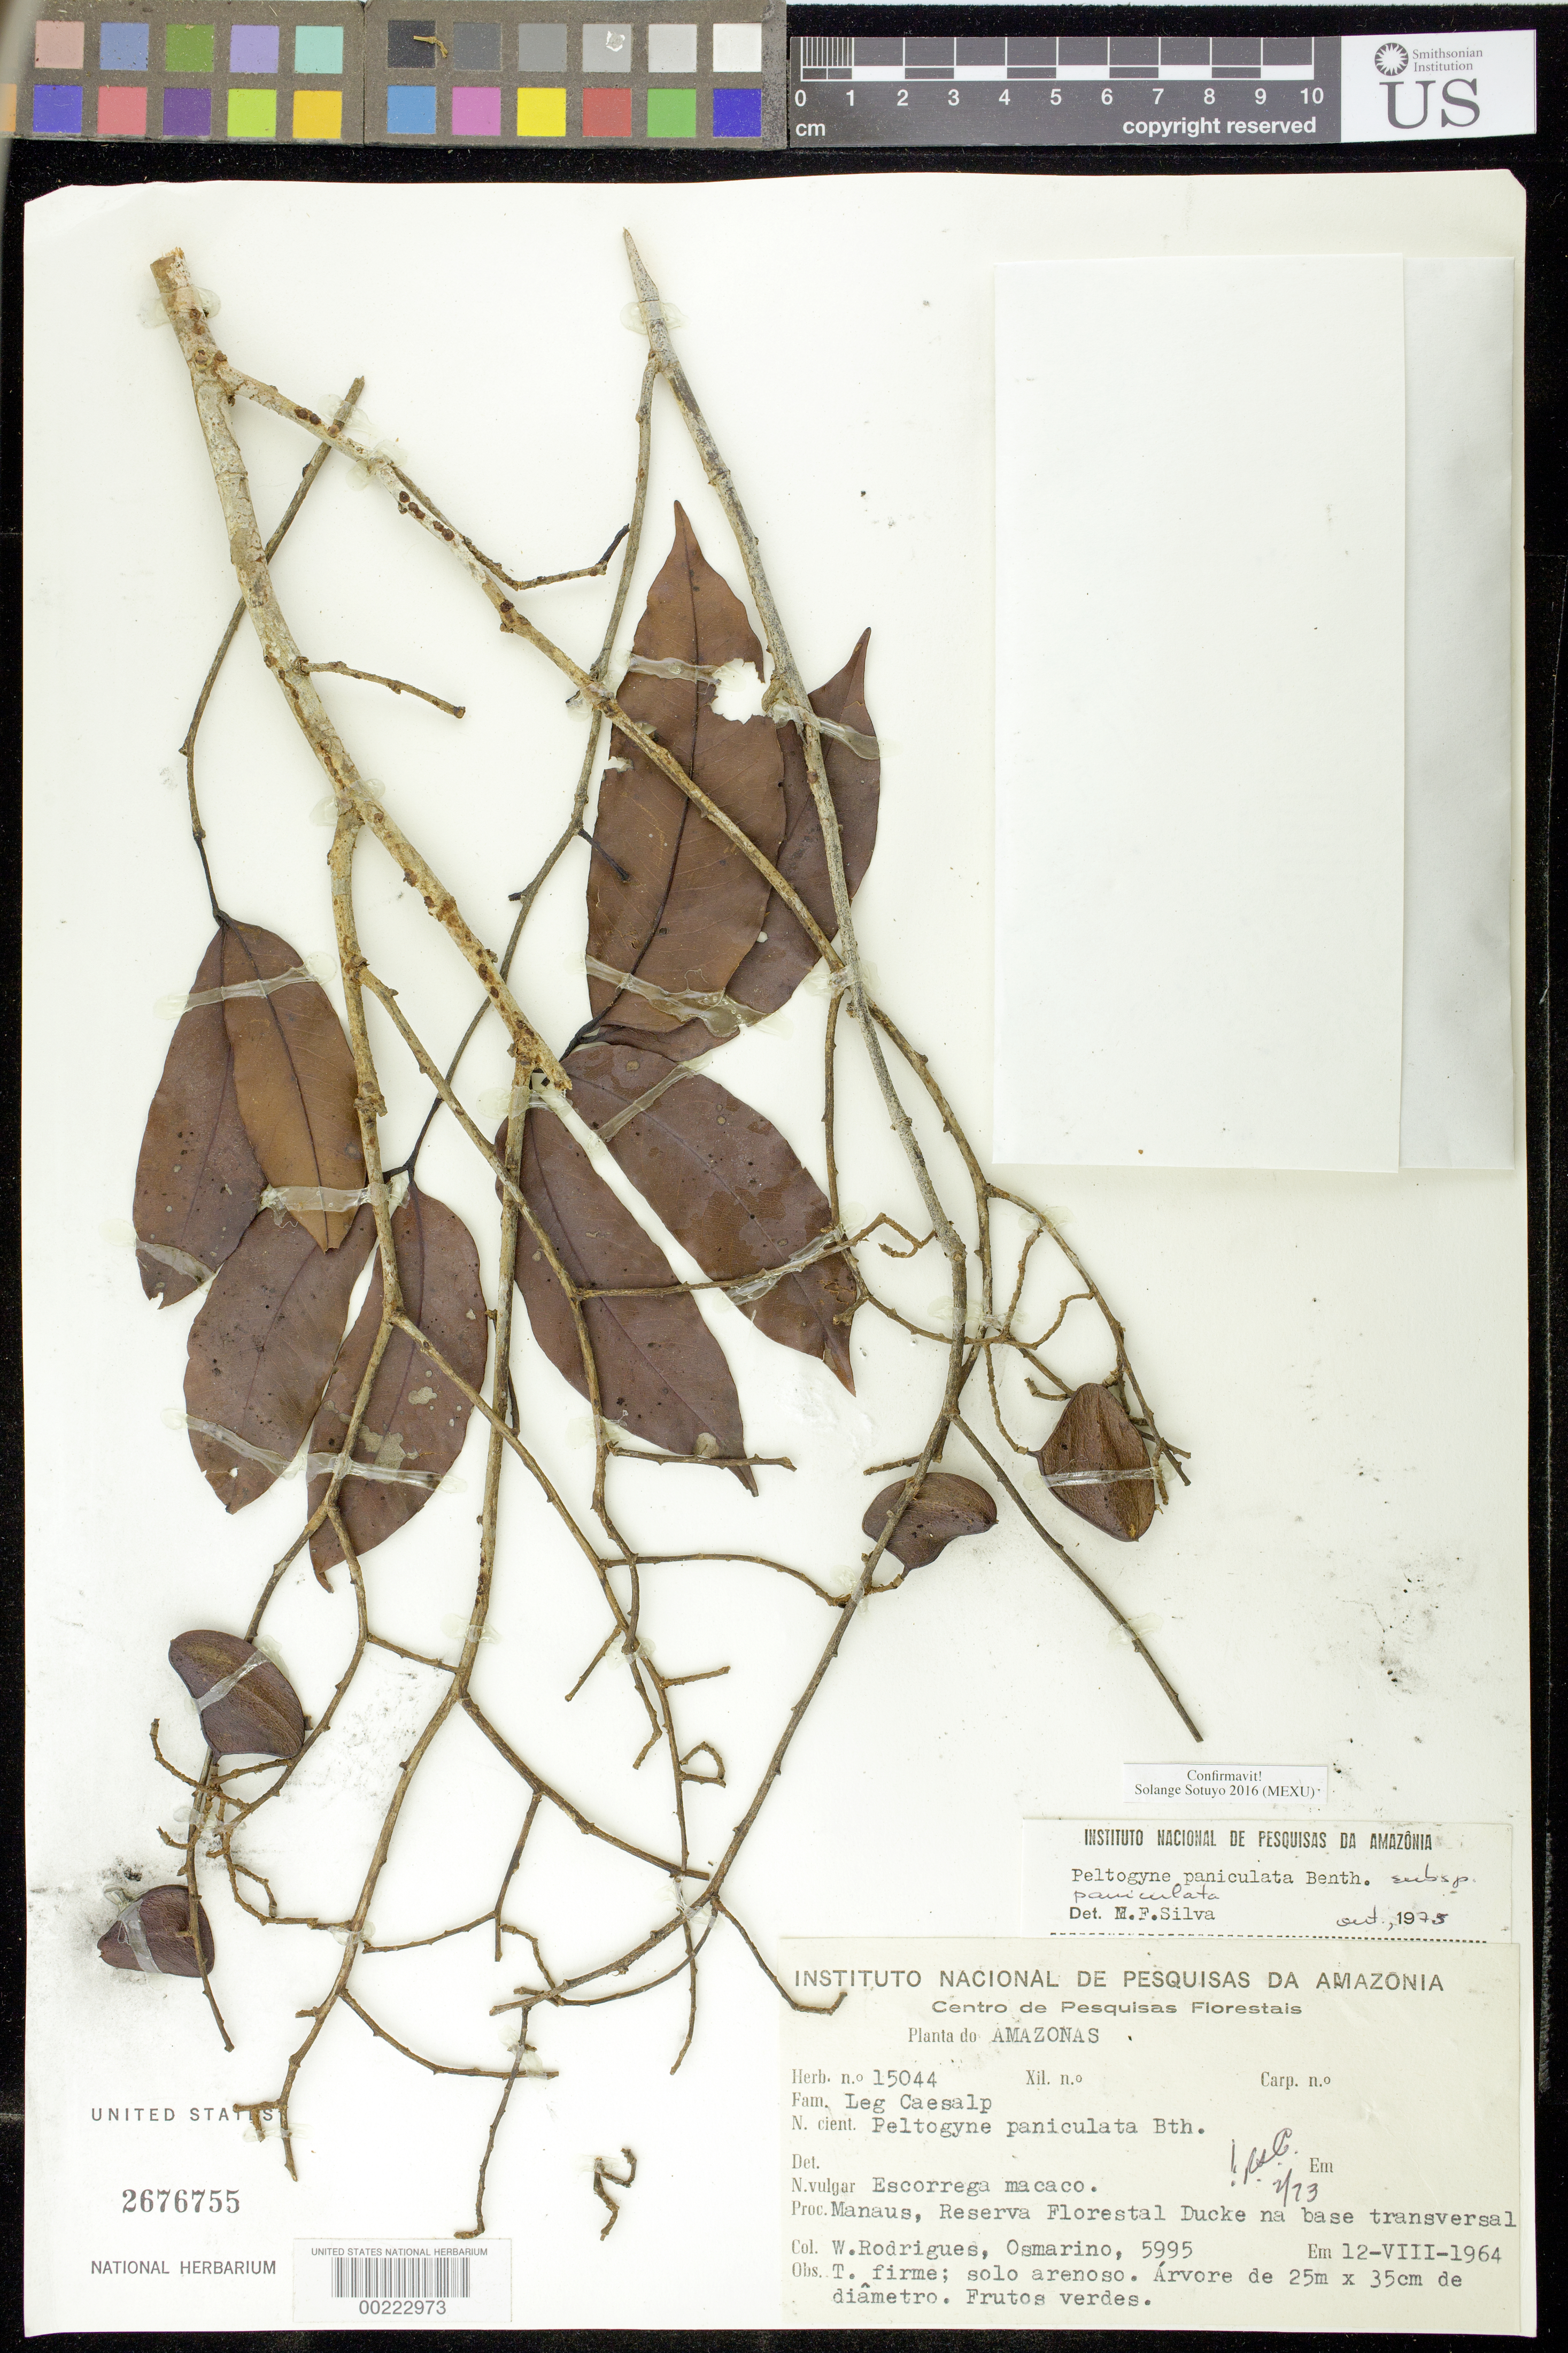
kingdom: Plantae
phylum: Tracheophyta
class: Magnoliopsida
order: Fabales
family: Fabaceae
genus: Peltogyne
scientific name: Peltogyne paniculata subsp. paniculata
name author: Benth.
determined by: Sotuyo, Solange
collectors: W. A. Rodrigues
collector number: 5995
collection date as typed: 12 Aug 1964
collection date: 1964-08-12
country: Brazil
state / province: Amazonas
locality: Manaus, reserva florestal ducke at the base of the transversal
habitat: Terra firme; sandy ground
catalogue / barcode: US 2676755